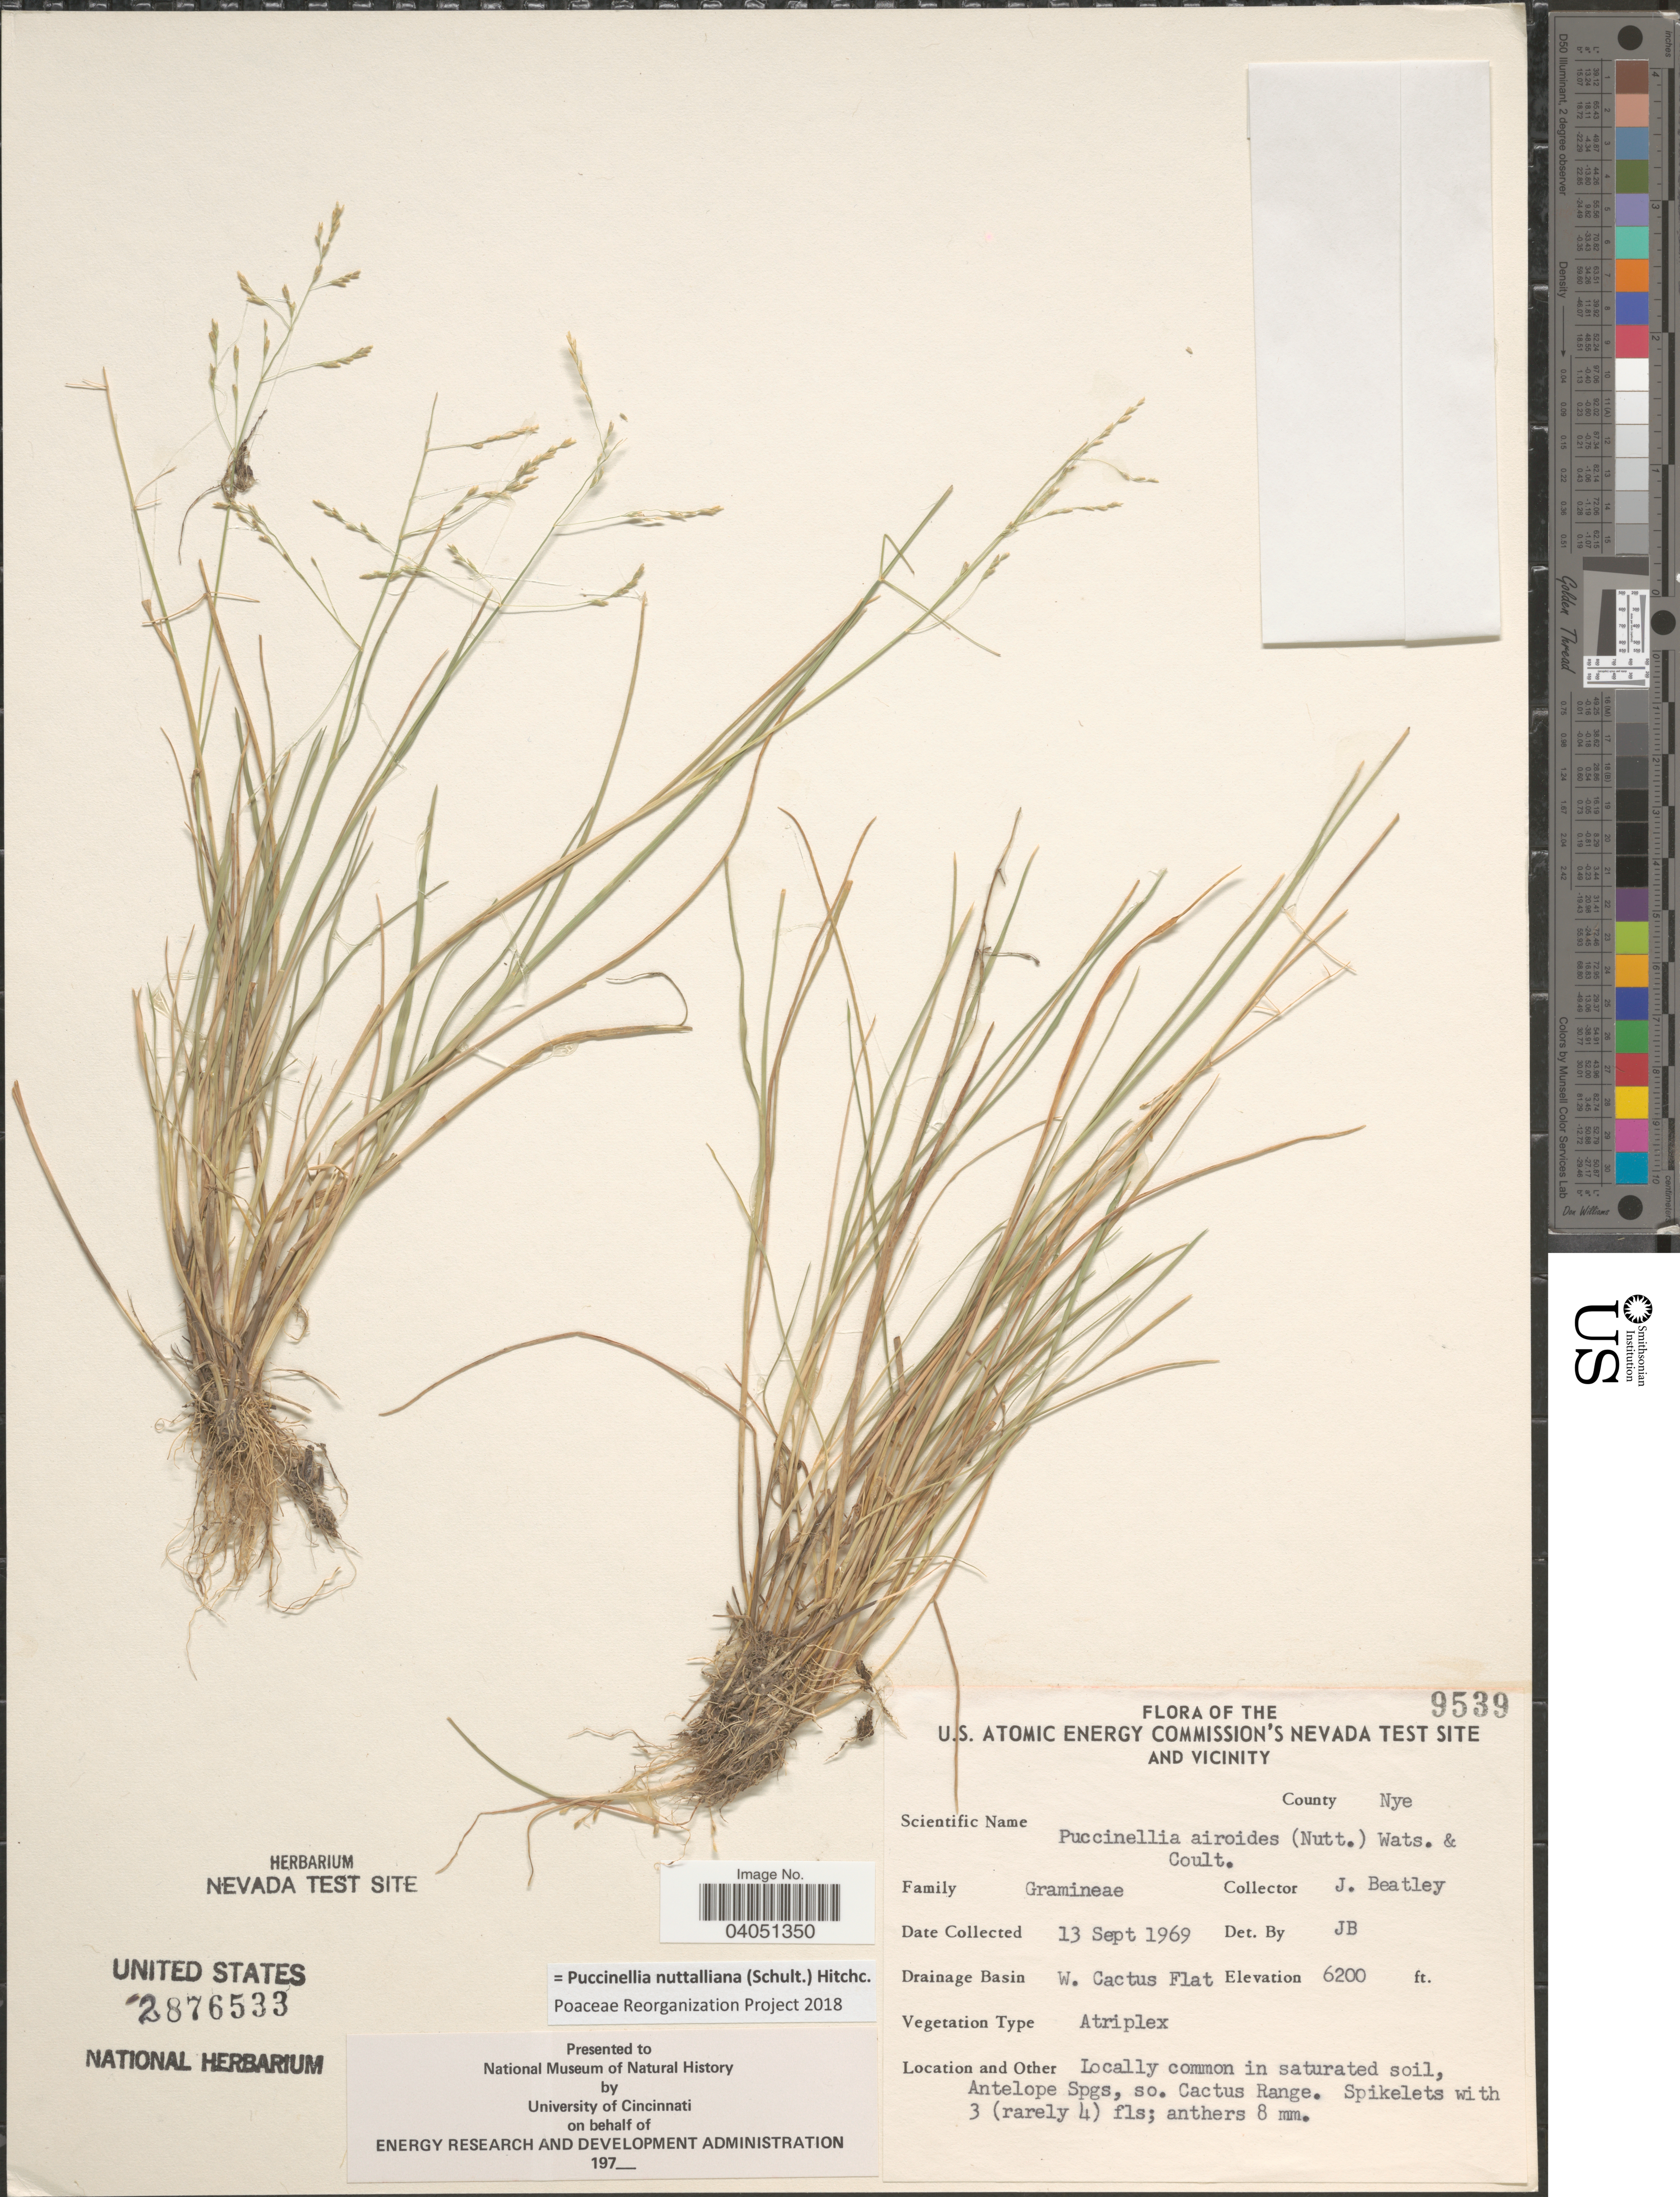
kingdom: Plantae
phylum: Tracheophyta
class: Liliopsida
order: Poales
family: Poaceae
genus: Puccinellia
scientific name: Puccinellia nuttalliana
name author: (Schult.) Hitchc.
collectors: J. C. Beatley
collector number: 9539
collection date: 1969-09-13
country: United States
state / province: Nevada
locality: The U.S. Atomic Energy Commission's Nevada Test Site and Vicinity. County Nye. Drainage Basin W. Cactus Flat. Antelope Spgs, so. Cactus Range.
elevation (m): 1890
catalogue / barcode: US 2876533